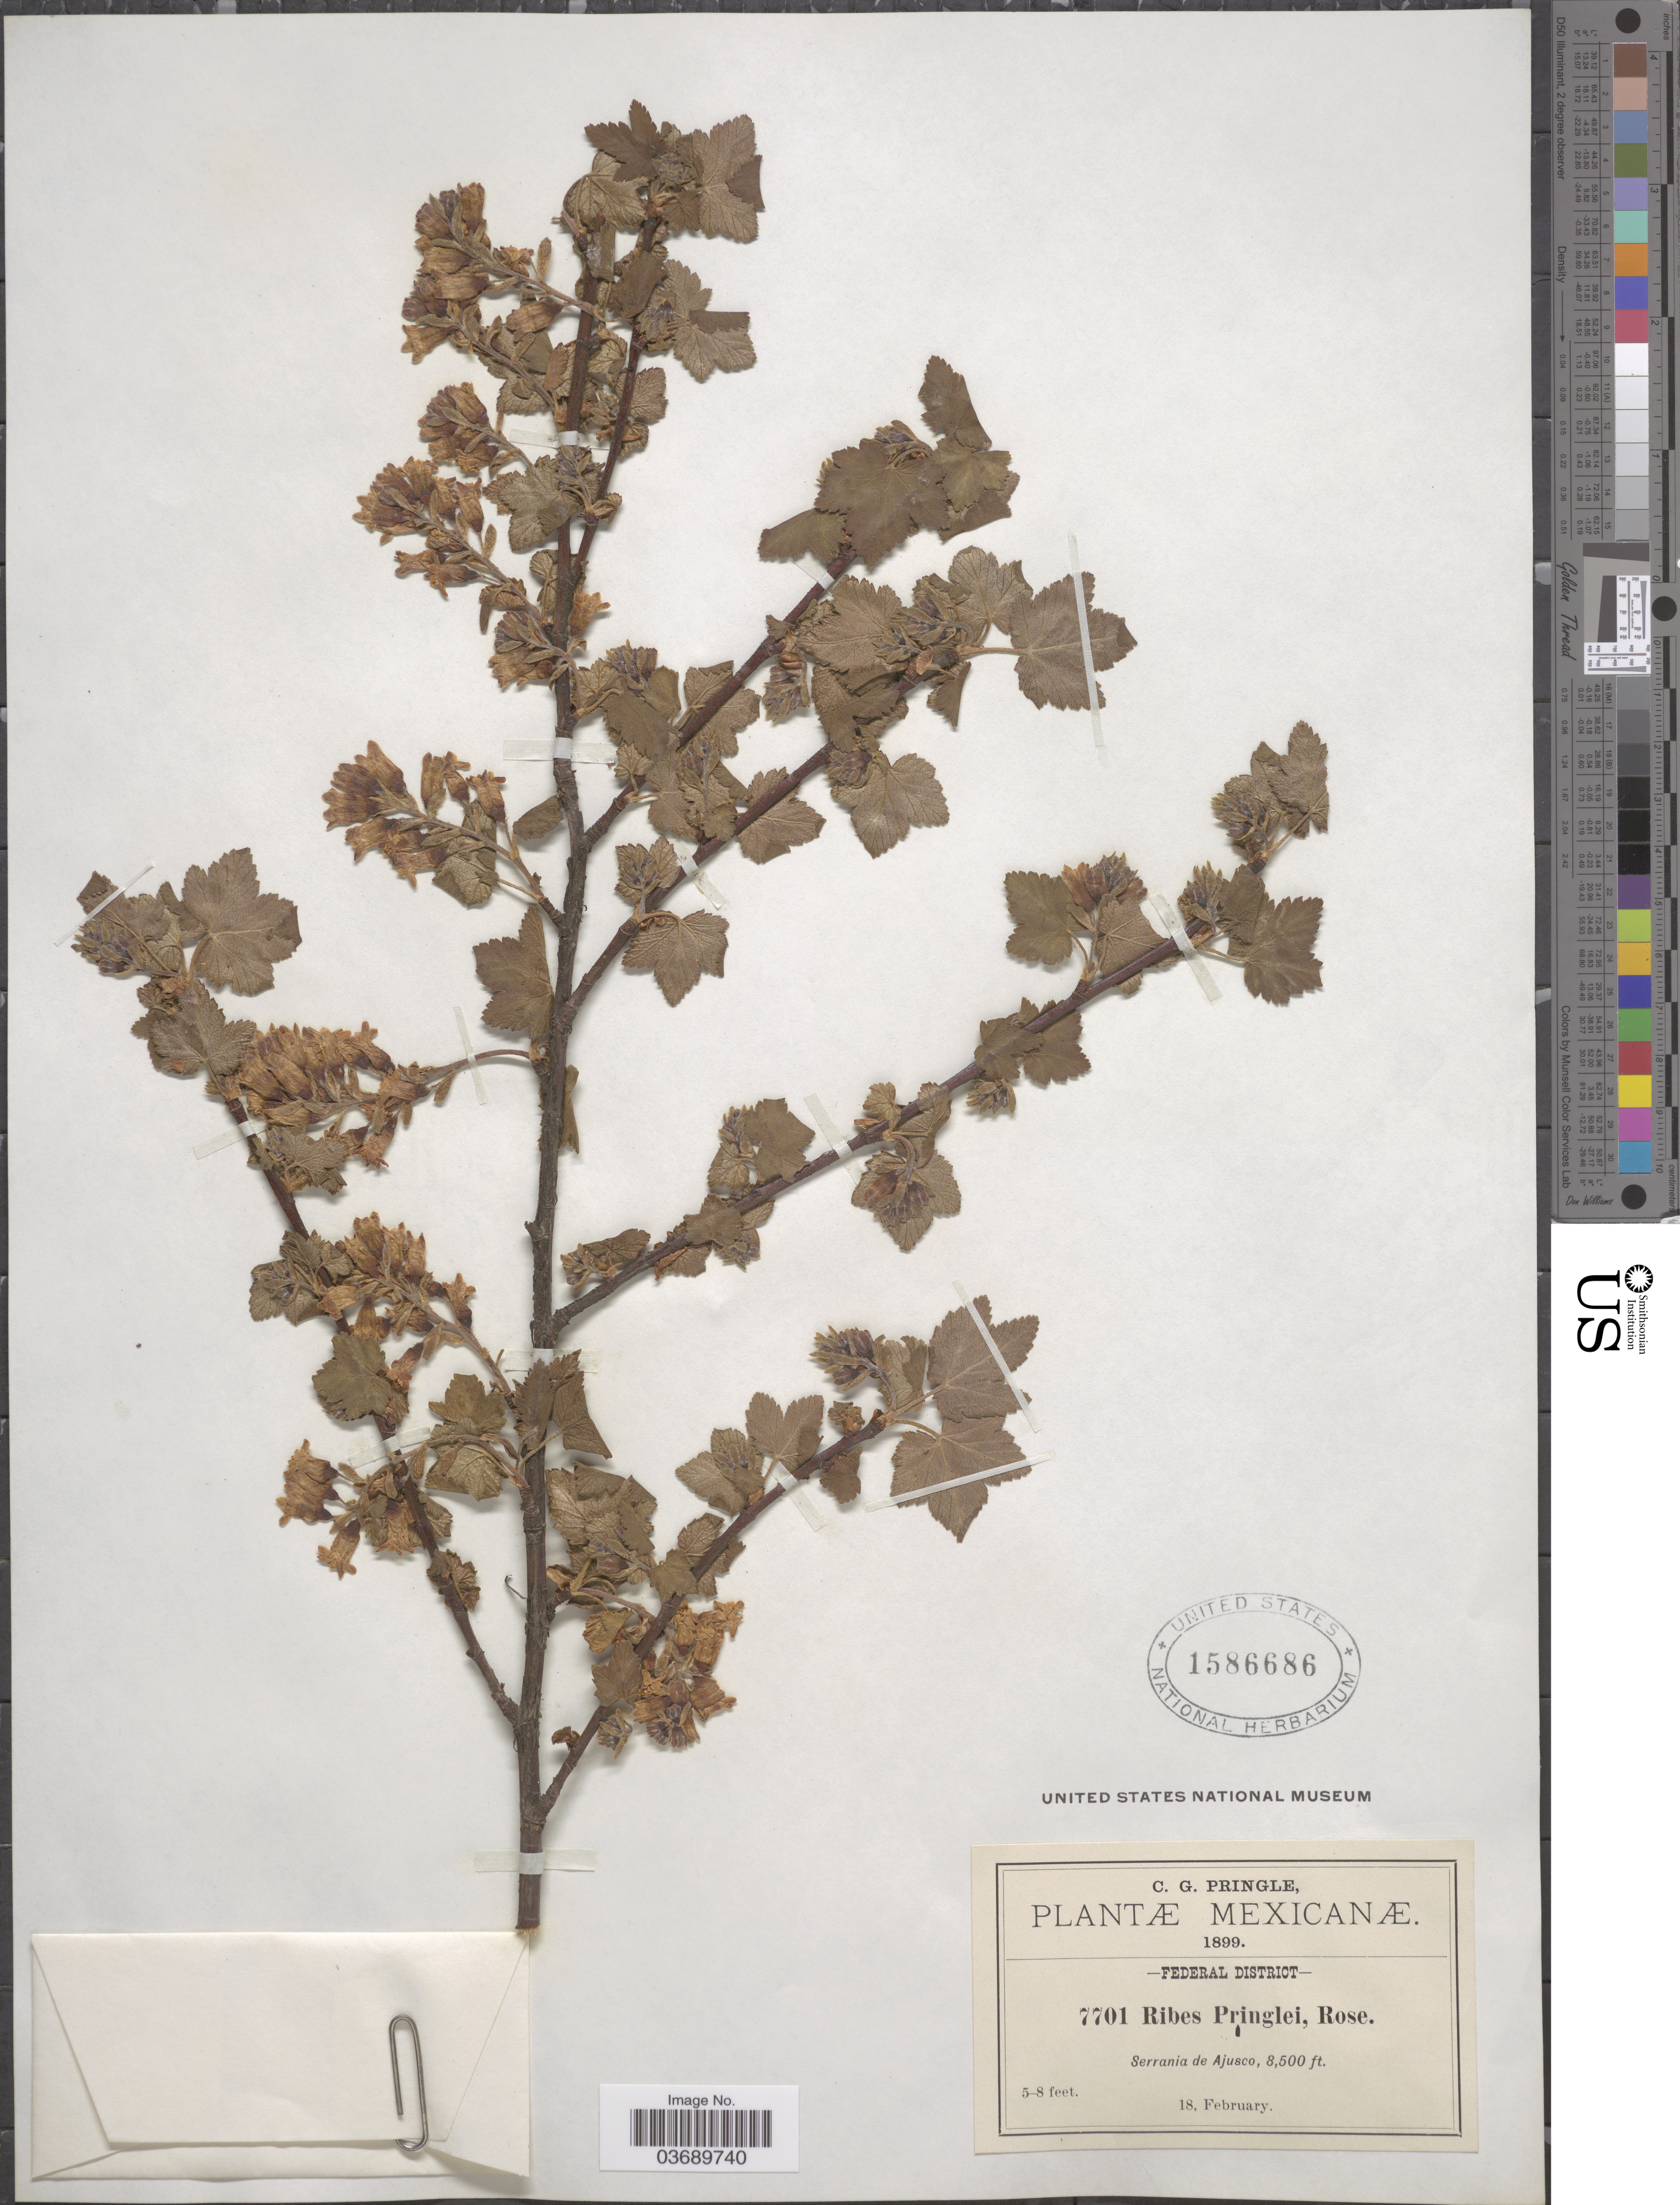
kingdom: Plantae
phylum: Tracheophyta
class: Magnoliopsida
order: Saxifragales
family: Grossulariaceae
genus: Ribes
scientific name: Ribes pringlei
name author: Rose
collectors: C. G. Pringle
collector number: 7701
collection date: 1899-02-18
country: Mexico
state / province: Distrito Federal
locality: Serrania de Ajusco, Federal District.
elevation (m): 2591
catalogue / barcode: US 1586686